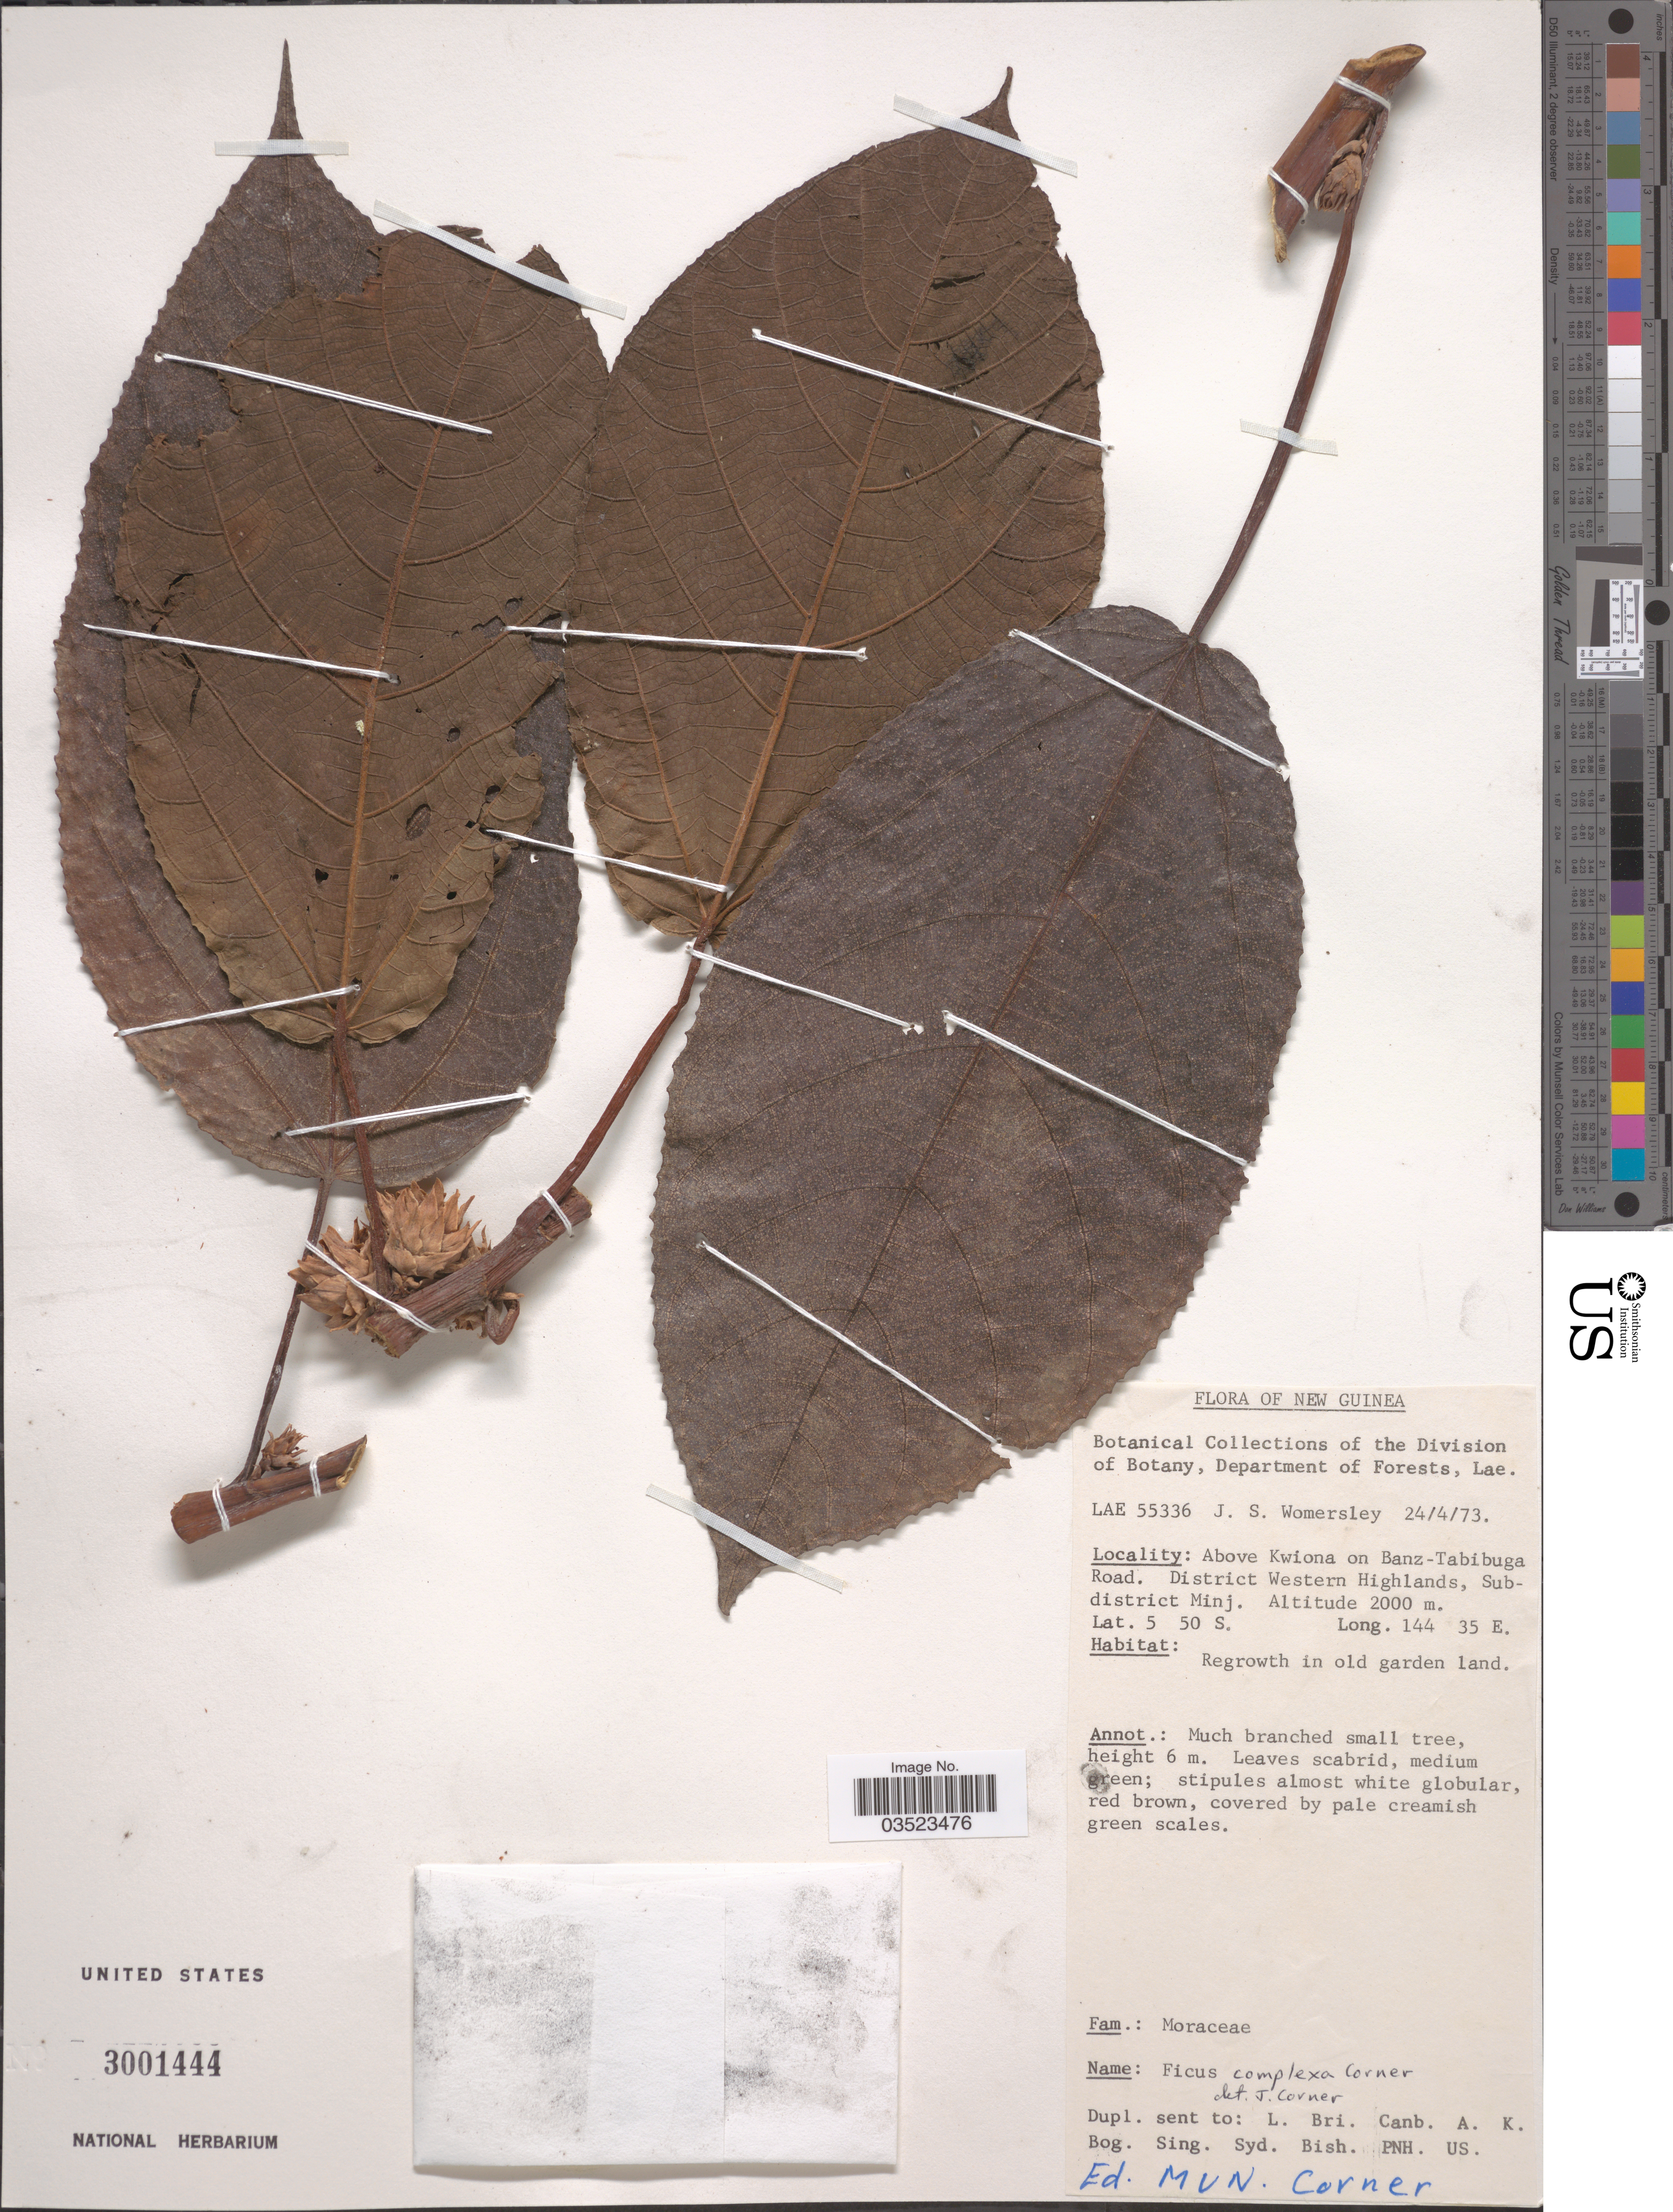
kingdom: Plantae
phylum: Tracheophyta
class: Magnoliopsida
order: Rosales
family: Moraceae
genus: Ficus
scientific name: Ficus complexa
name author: Corner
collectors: J. S. Womersley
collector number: LAE55336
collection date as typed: Transcribed d/m/y: 24/4/73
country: Papua New Guinea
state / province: Western Highlands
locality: New Guinea. Above Kwiona on Banz-Tabibuga Road. District Western Highlands, Subdistrict Minj.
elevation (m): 2000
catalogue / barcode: US 3001444